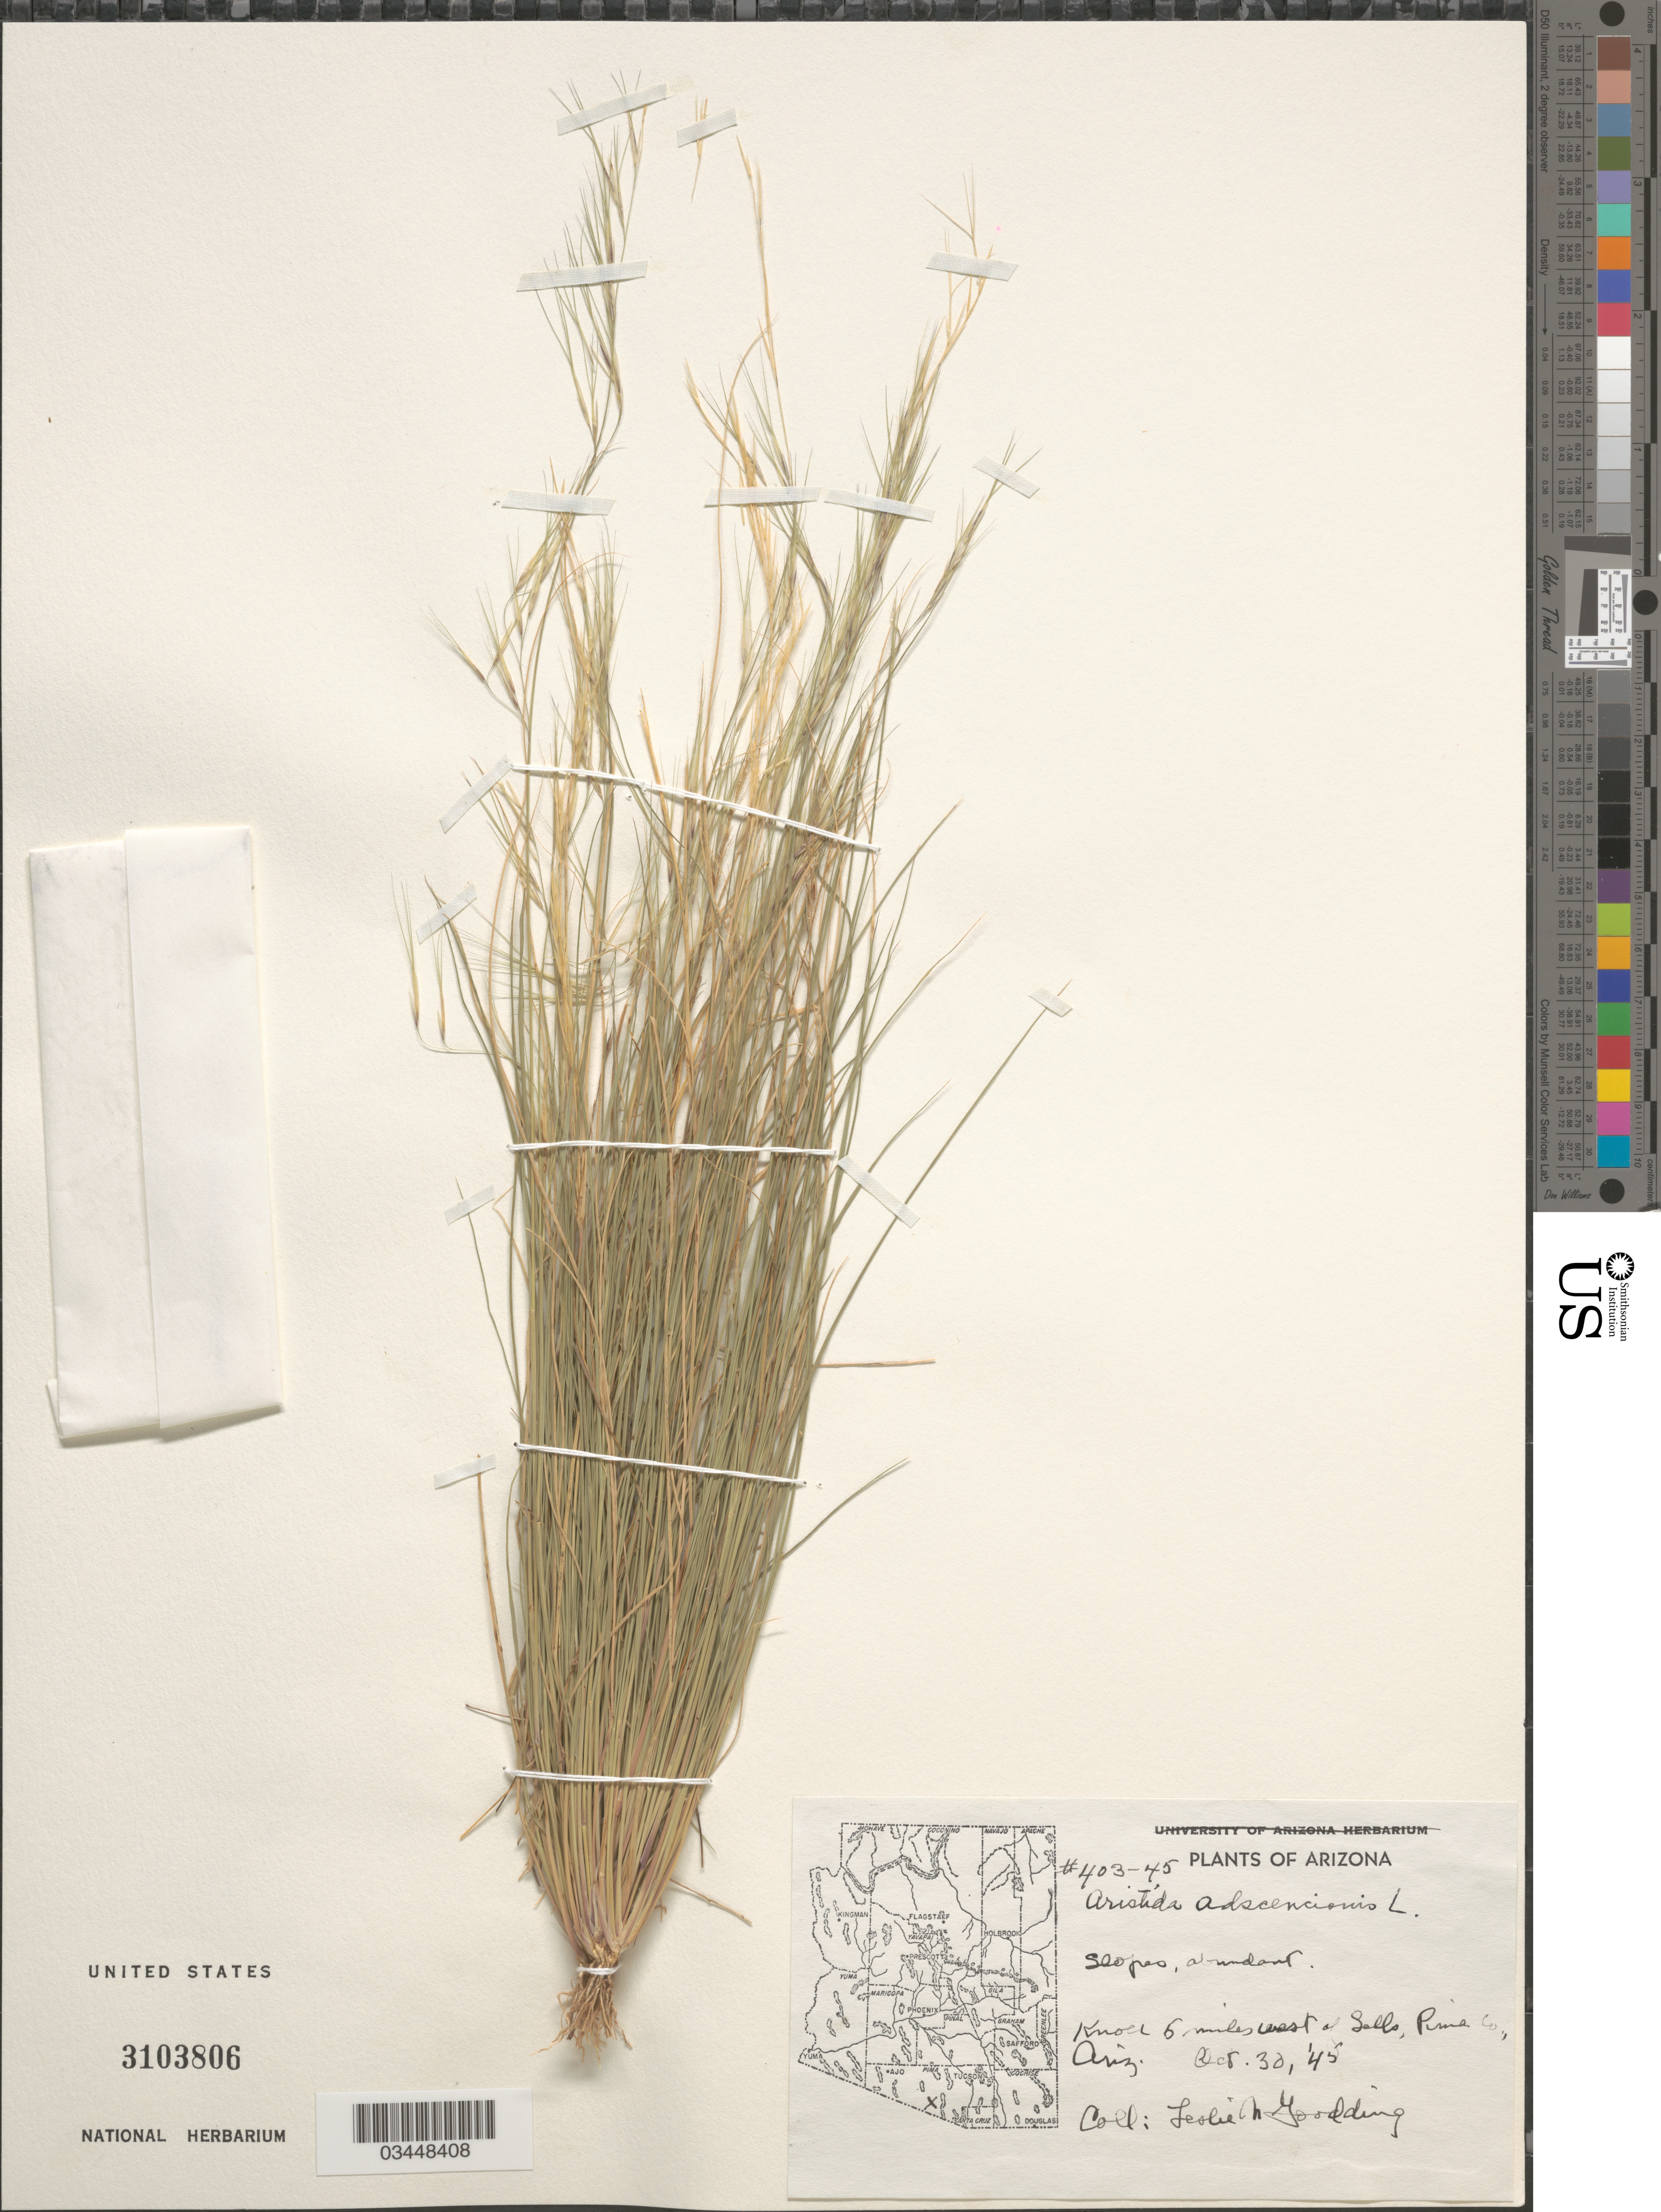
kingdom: Plantae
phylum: Tracheophyta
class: Liliopsida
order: Poales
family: Poaceae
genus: Aristida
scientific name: Aristida adscensionis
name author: L.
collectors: L. N. Goodding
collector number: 403-45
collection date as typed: Transcribed d/m/y: 30/10/45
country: United States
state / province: Arizona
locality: Knoll 5 miles west of Sells, Pima Co.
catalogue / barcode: US 3103806